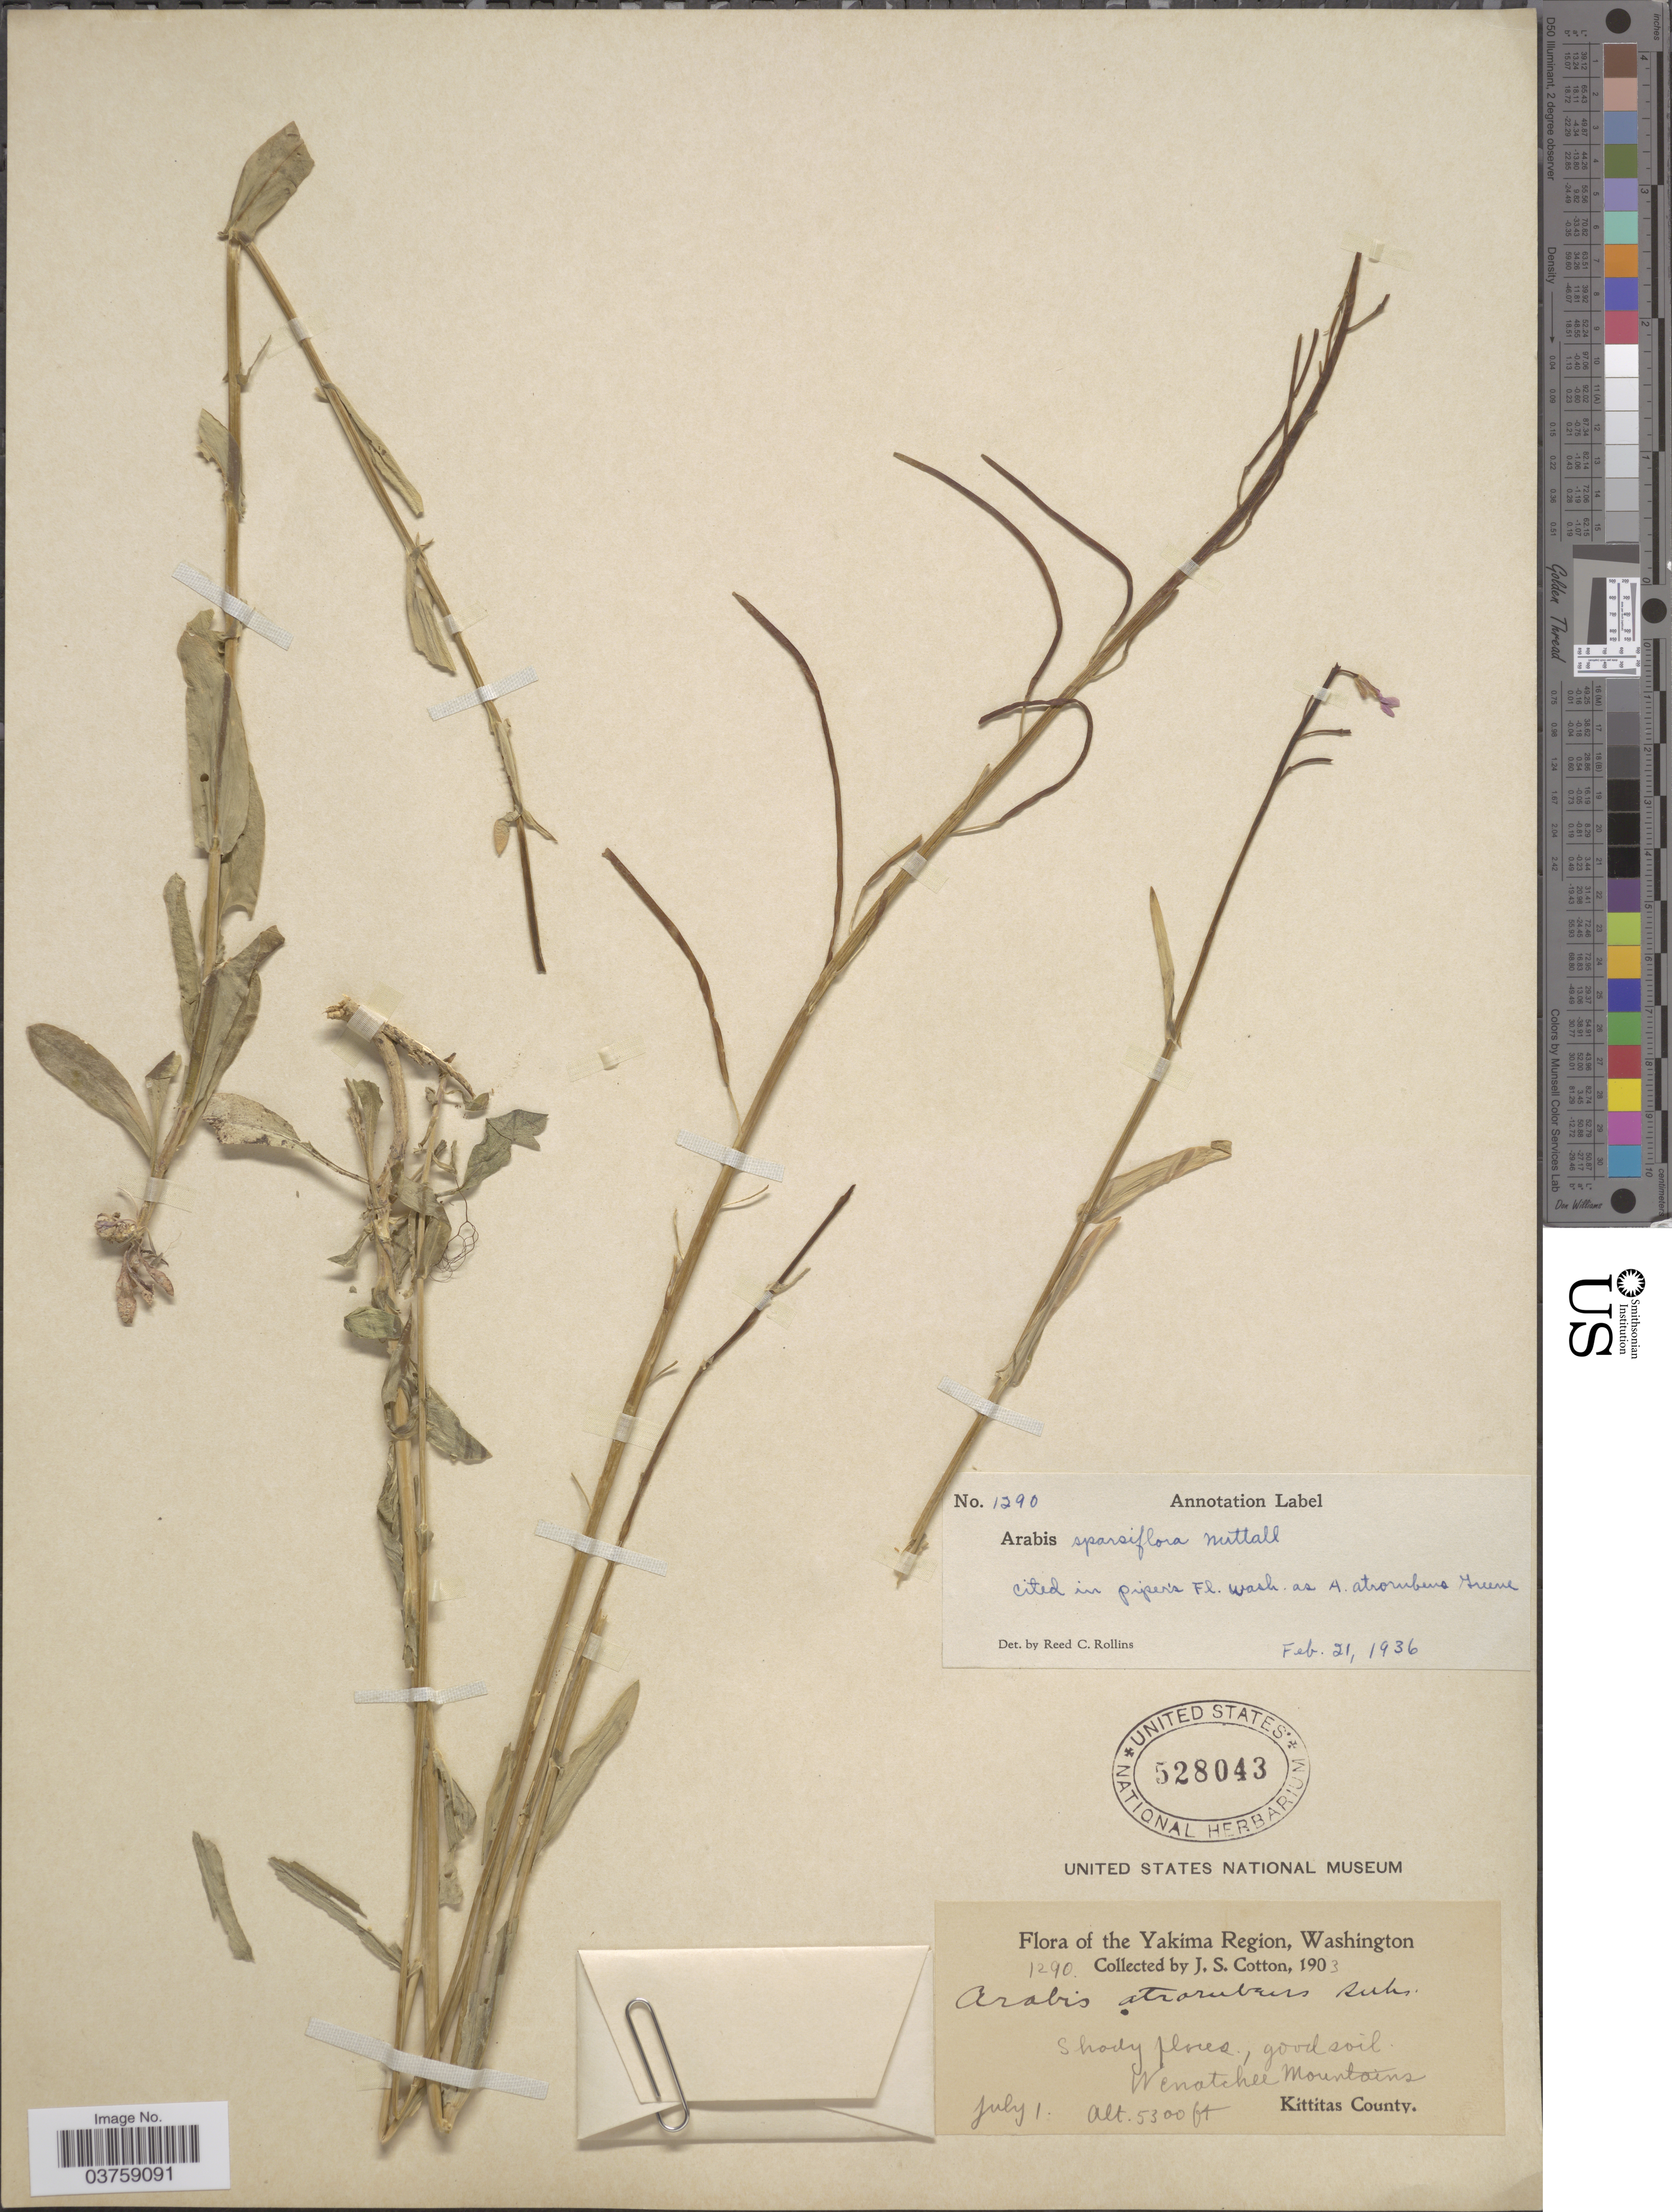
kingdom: Plantae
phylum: Tracheophyta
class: Magnoliopsida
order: Brassicales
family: Brassicaceae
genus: Arabis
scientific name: Arabis sparsiflora var. subvillosa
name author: (S. Watson) Rollins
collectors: J. S. Cotton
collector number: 1290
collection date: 1903-07-01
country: United States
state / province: Washington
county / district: Kittitas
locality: The Yakima Region. Wenatchee Mountains, Kittitas County.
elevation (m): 1615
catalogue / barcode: US 528043